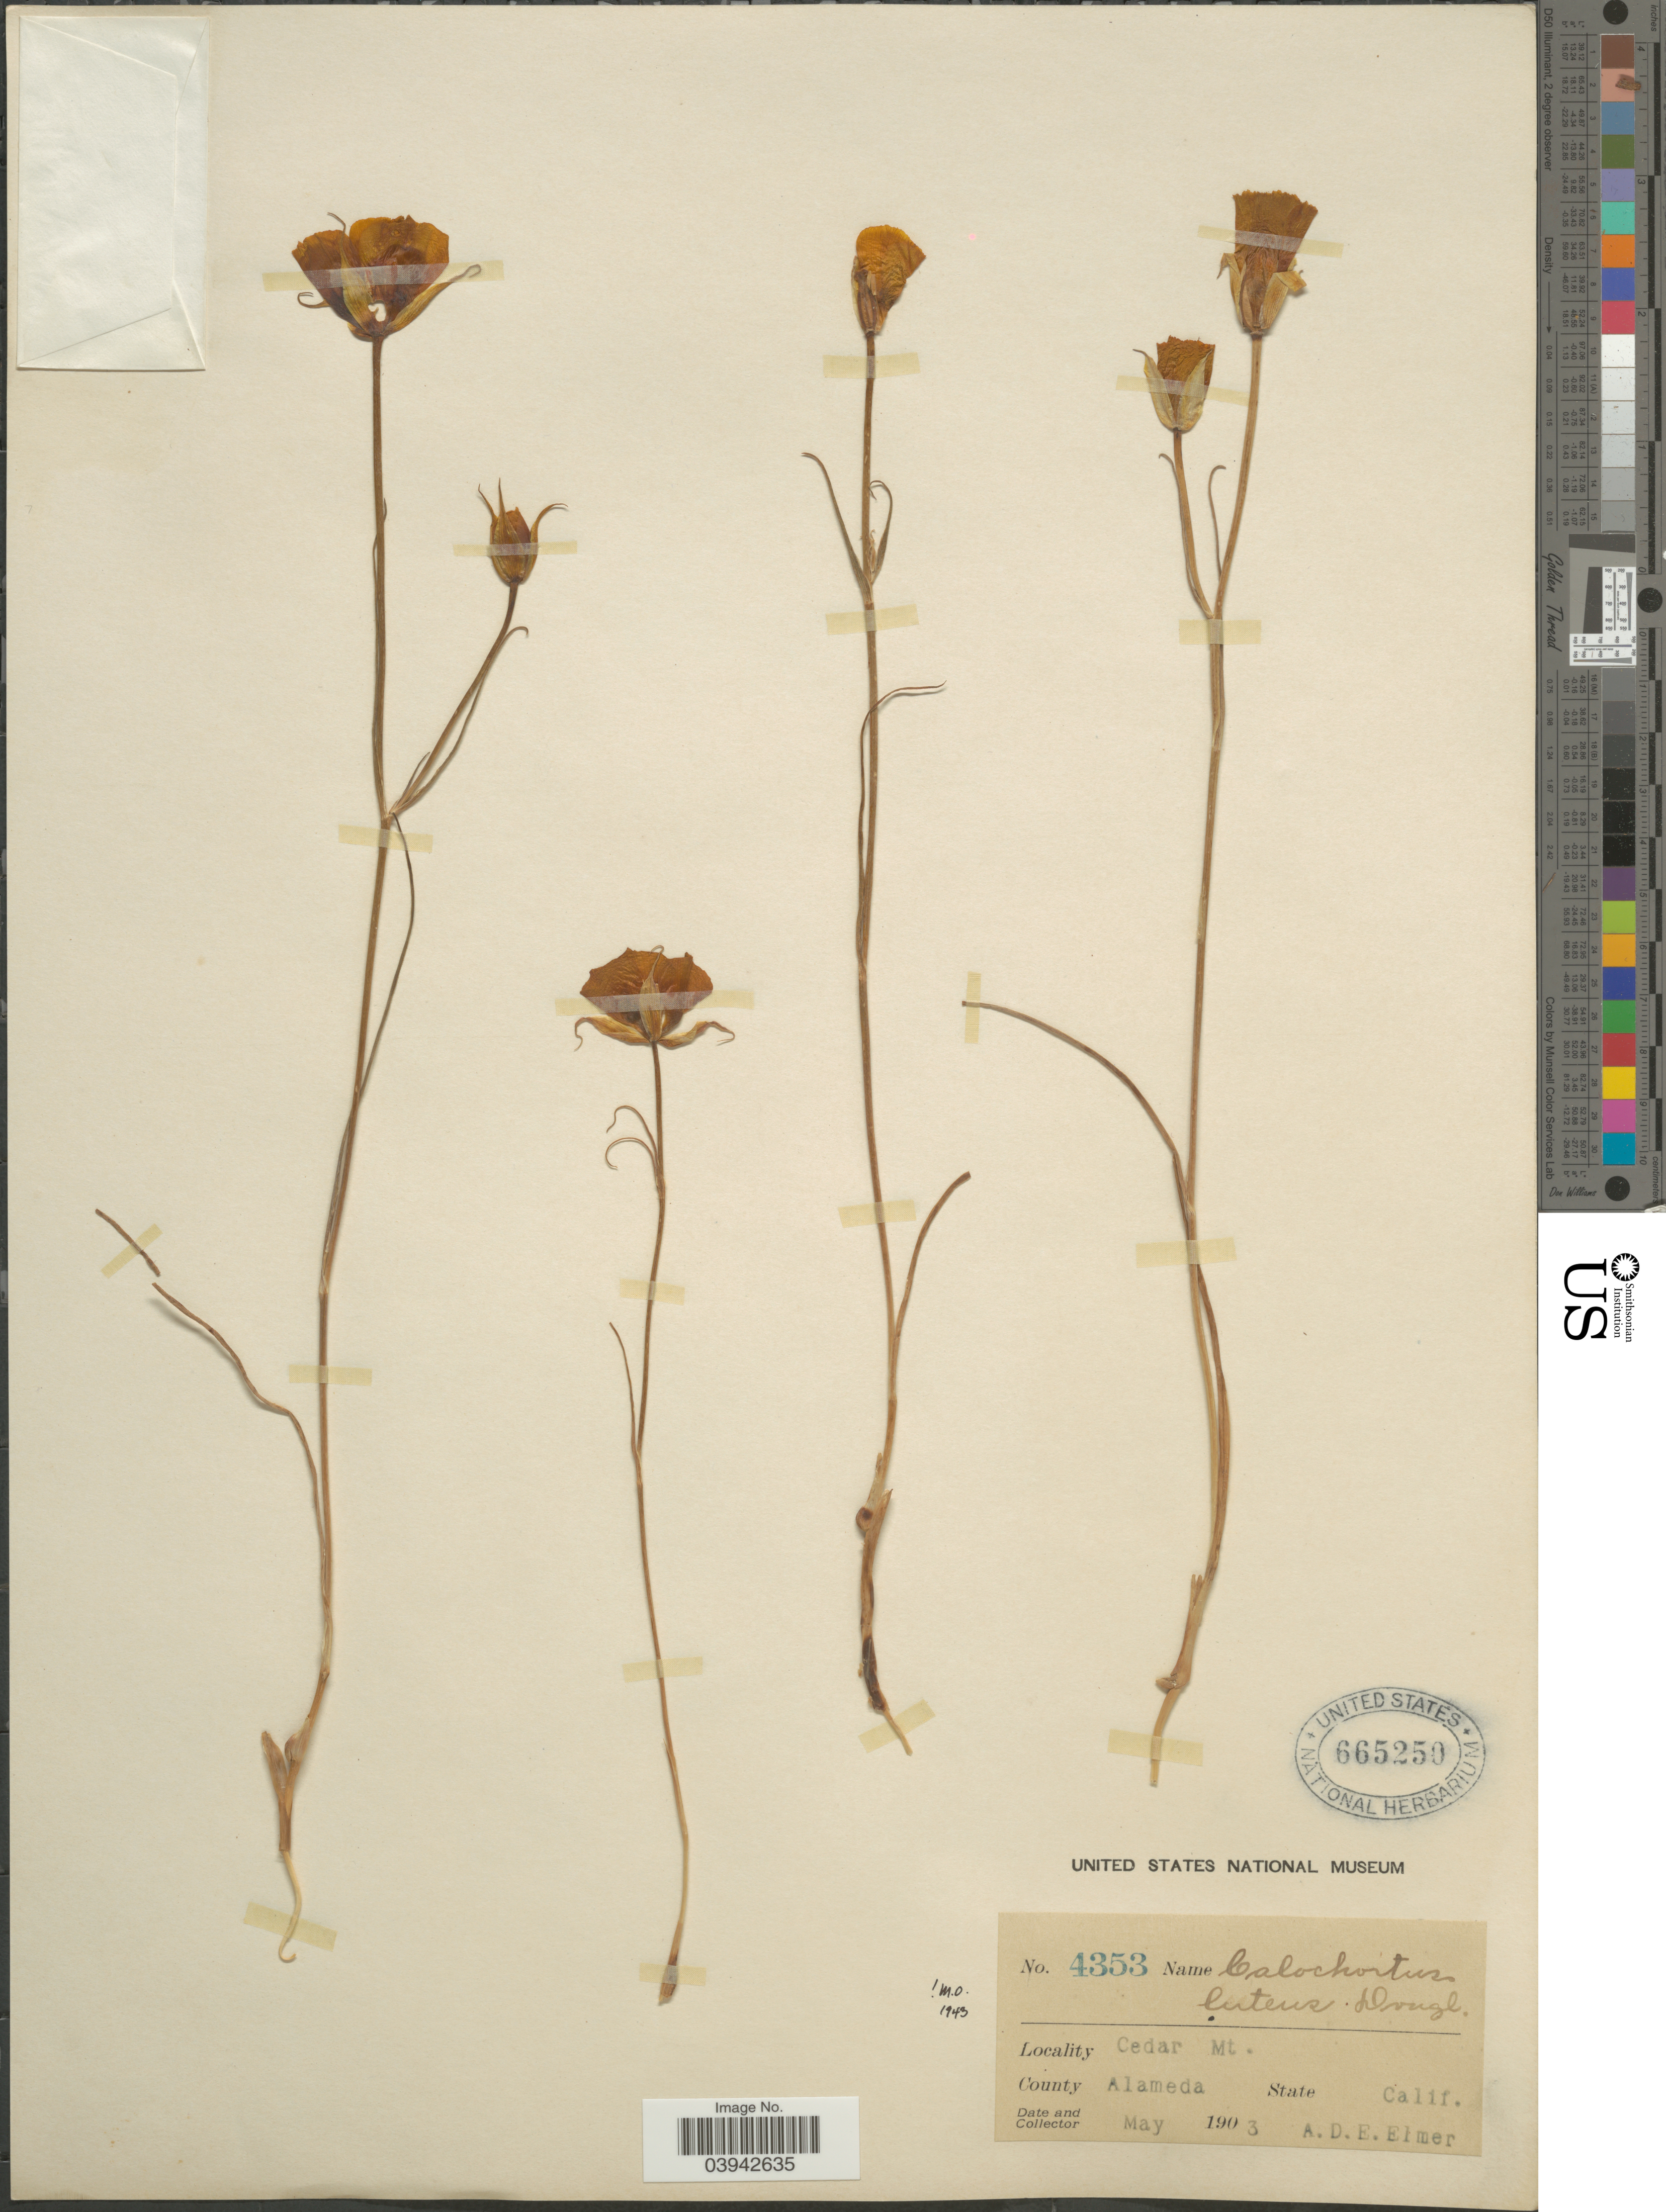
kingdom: Plantae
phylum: Tracheophyta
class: Liliopsida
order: Liliales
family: Liliaceae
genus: Calochortus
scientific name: Calochortus luteus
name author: Douglas ex Lindl.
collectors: A. D. E. Elmer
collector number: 4353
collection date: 1903-05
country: United States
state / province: California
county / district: Alameda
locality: Cedar Mt. County Alameda.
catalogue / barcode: US 665250